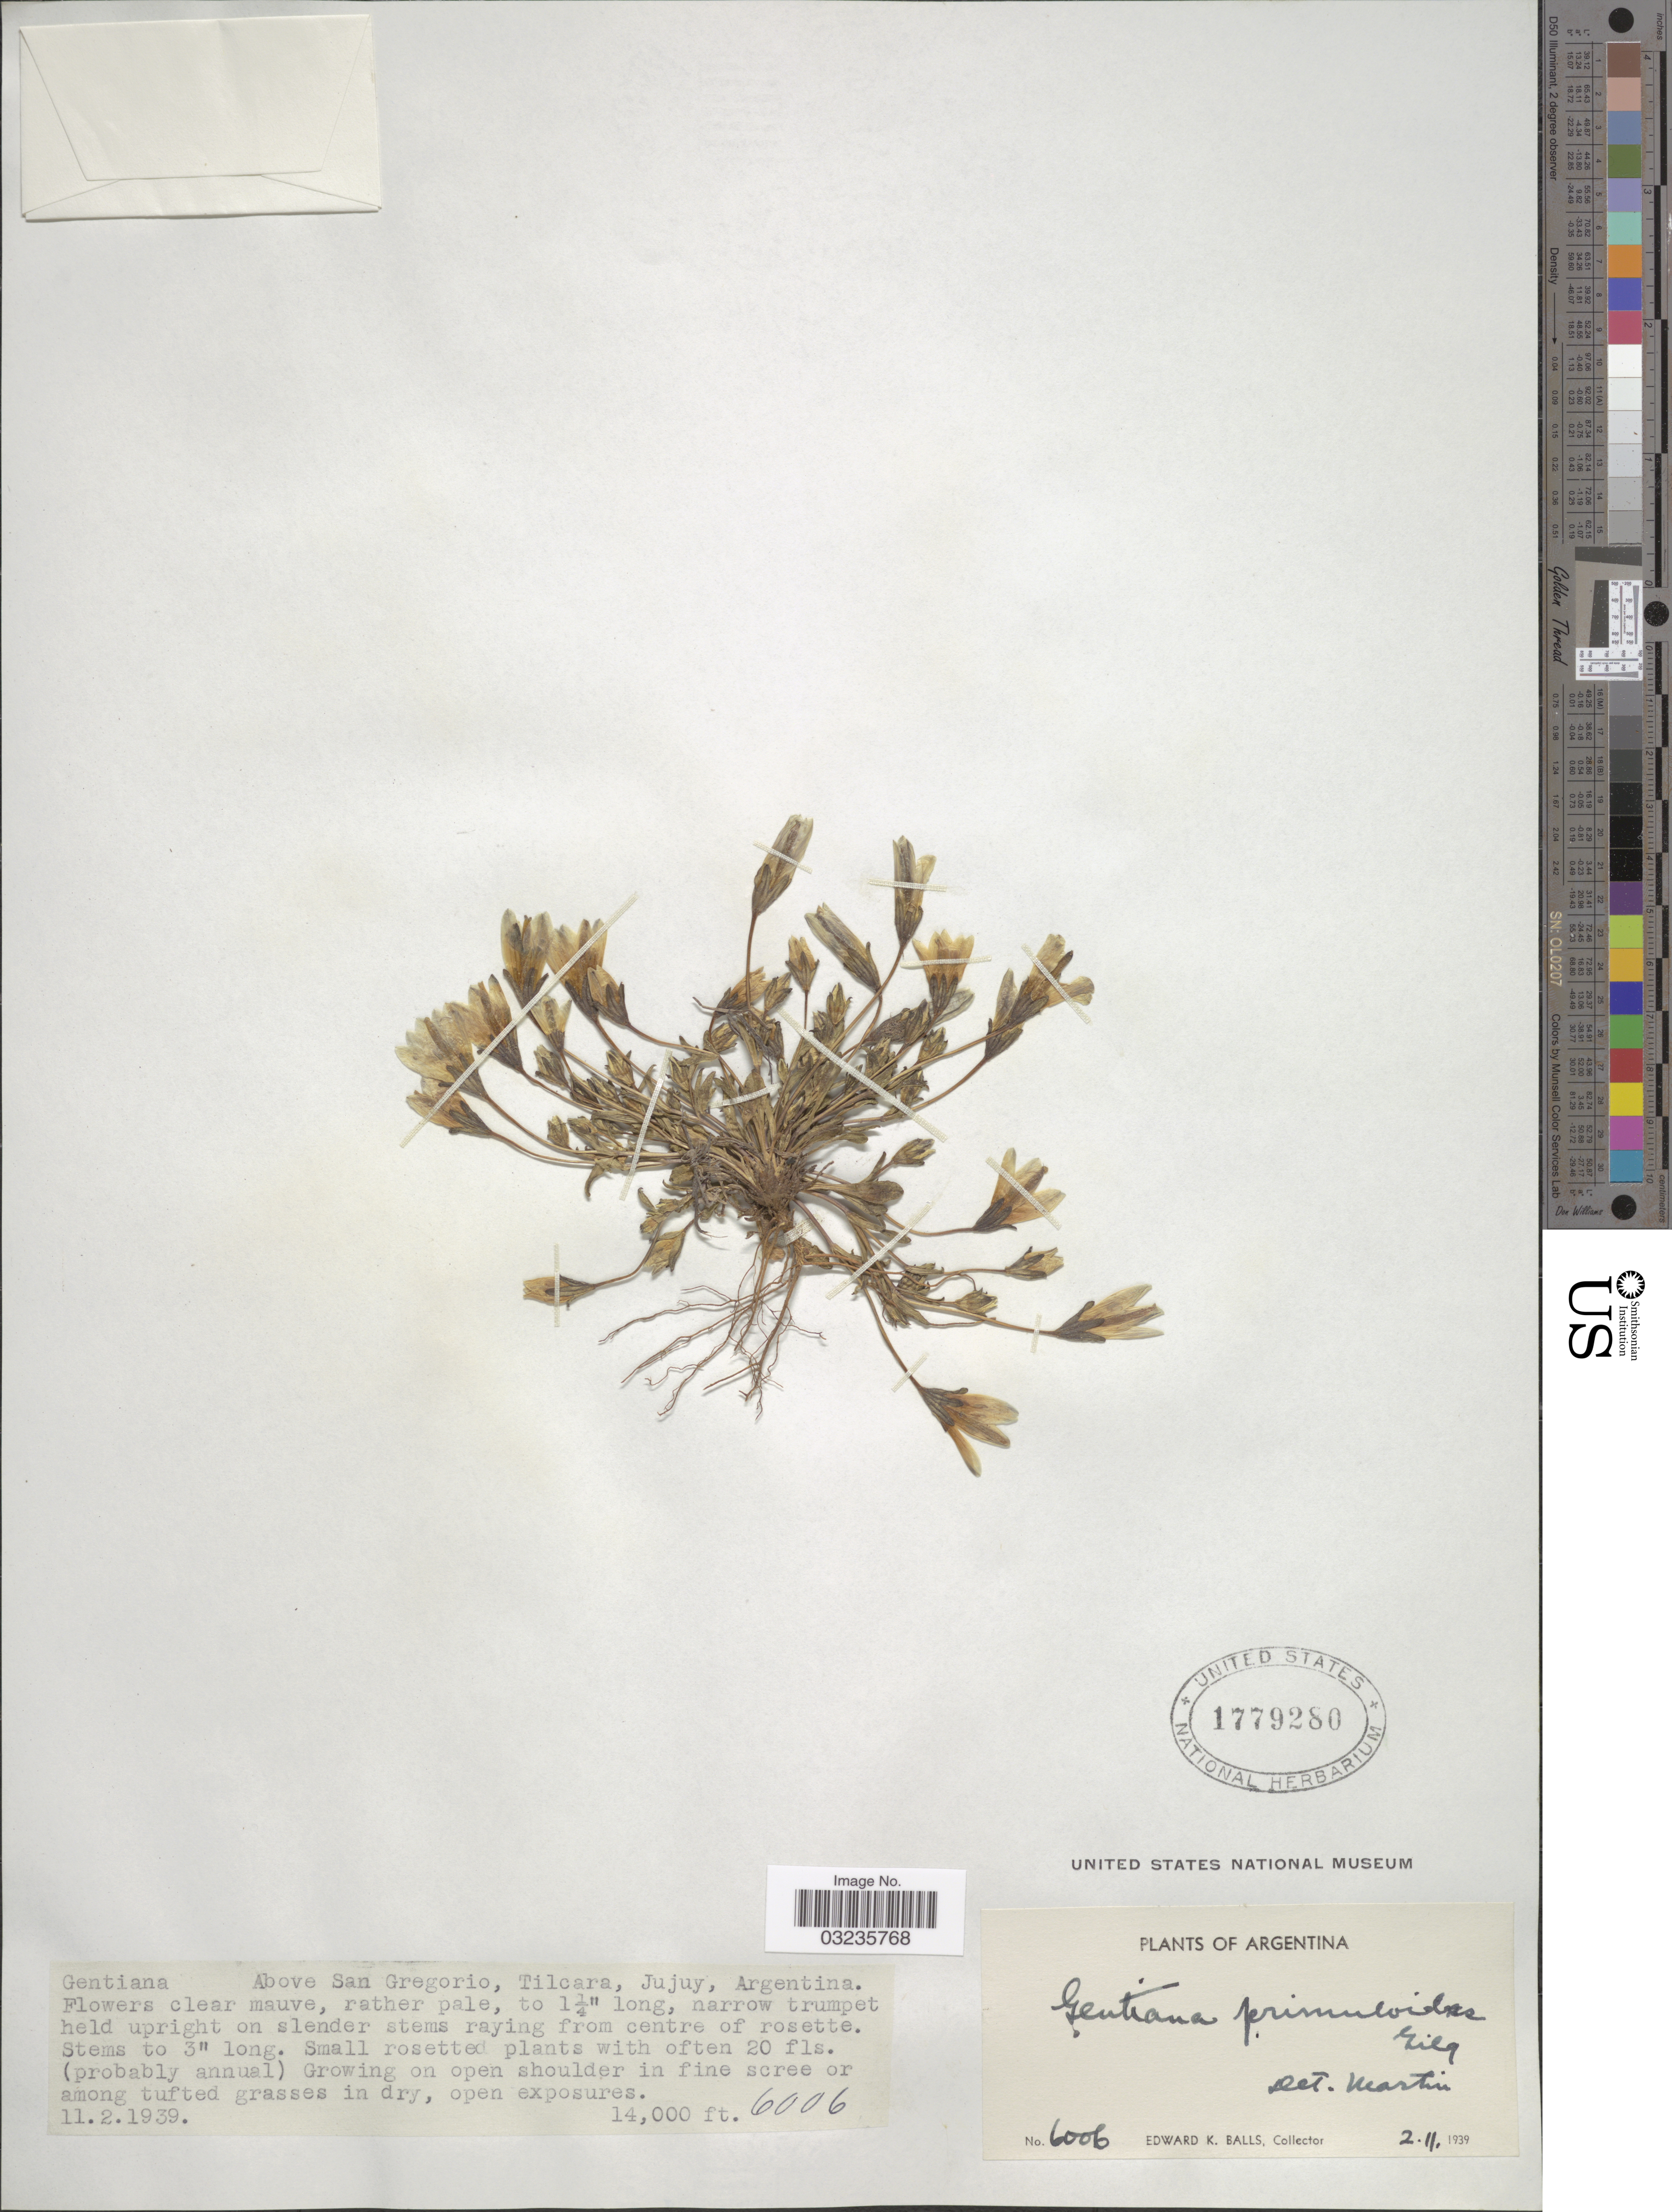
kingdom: Plantae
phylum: Tracheophyta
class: Magnoliopsida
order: Gentianales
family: Gentianaceae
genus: Gentiana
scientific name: Gentiana primuloides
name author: Gilg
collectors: E. K. Balls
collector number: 6006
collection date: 1939-02-11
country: Argentina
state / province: Jujuy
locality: Above San Gregorio, Tilcara.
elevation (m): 4267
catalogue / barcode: US 1779280